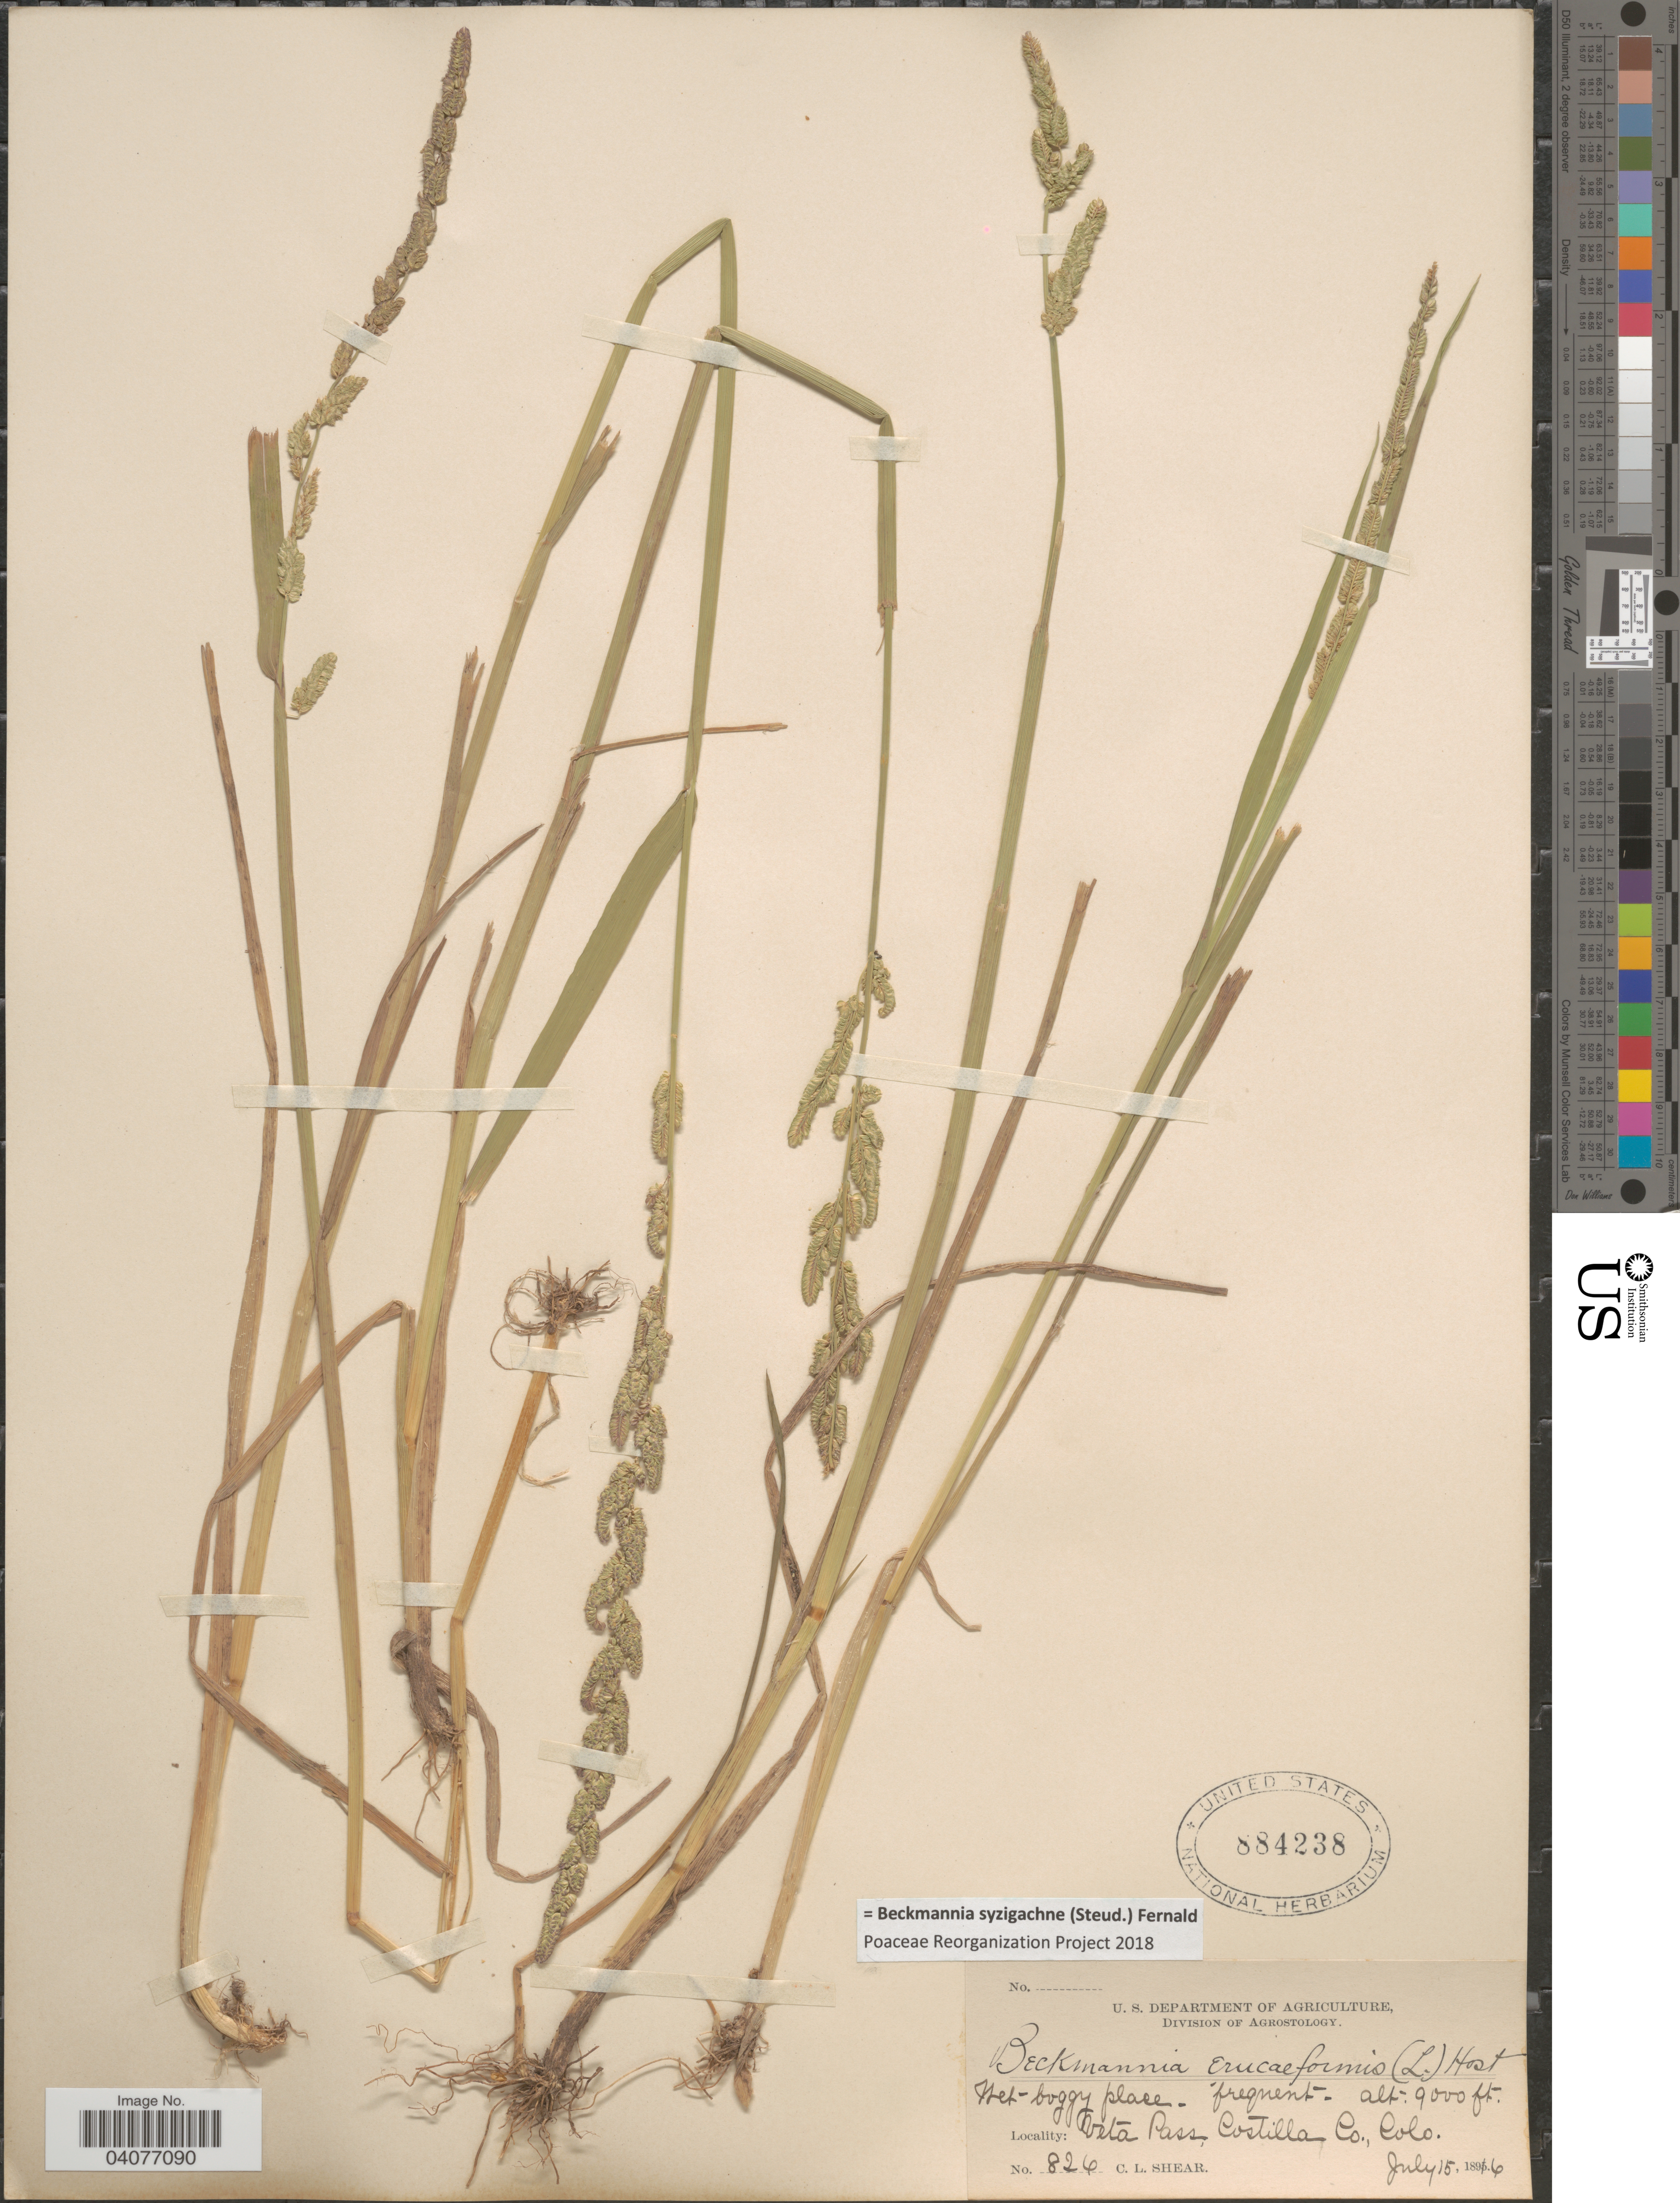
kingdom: Plantae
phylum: Tracheophyta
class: Liliopsida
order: Poales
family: Poaceae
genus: Beckmannia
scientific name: Beckmannia syzigachne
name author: (Steud.) Fernald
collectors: C. L. Shear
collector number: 826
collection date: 1896-07-15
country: United States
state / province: Colorado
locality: Veta Pass, Costilla Co.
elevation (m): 2743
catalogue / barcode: US 884238